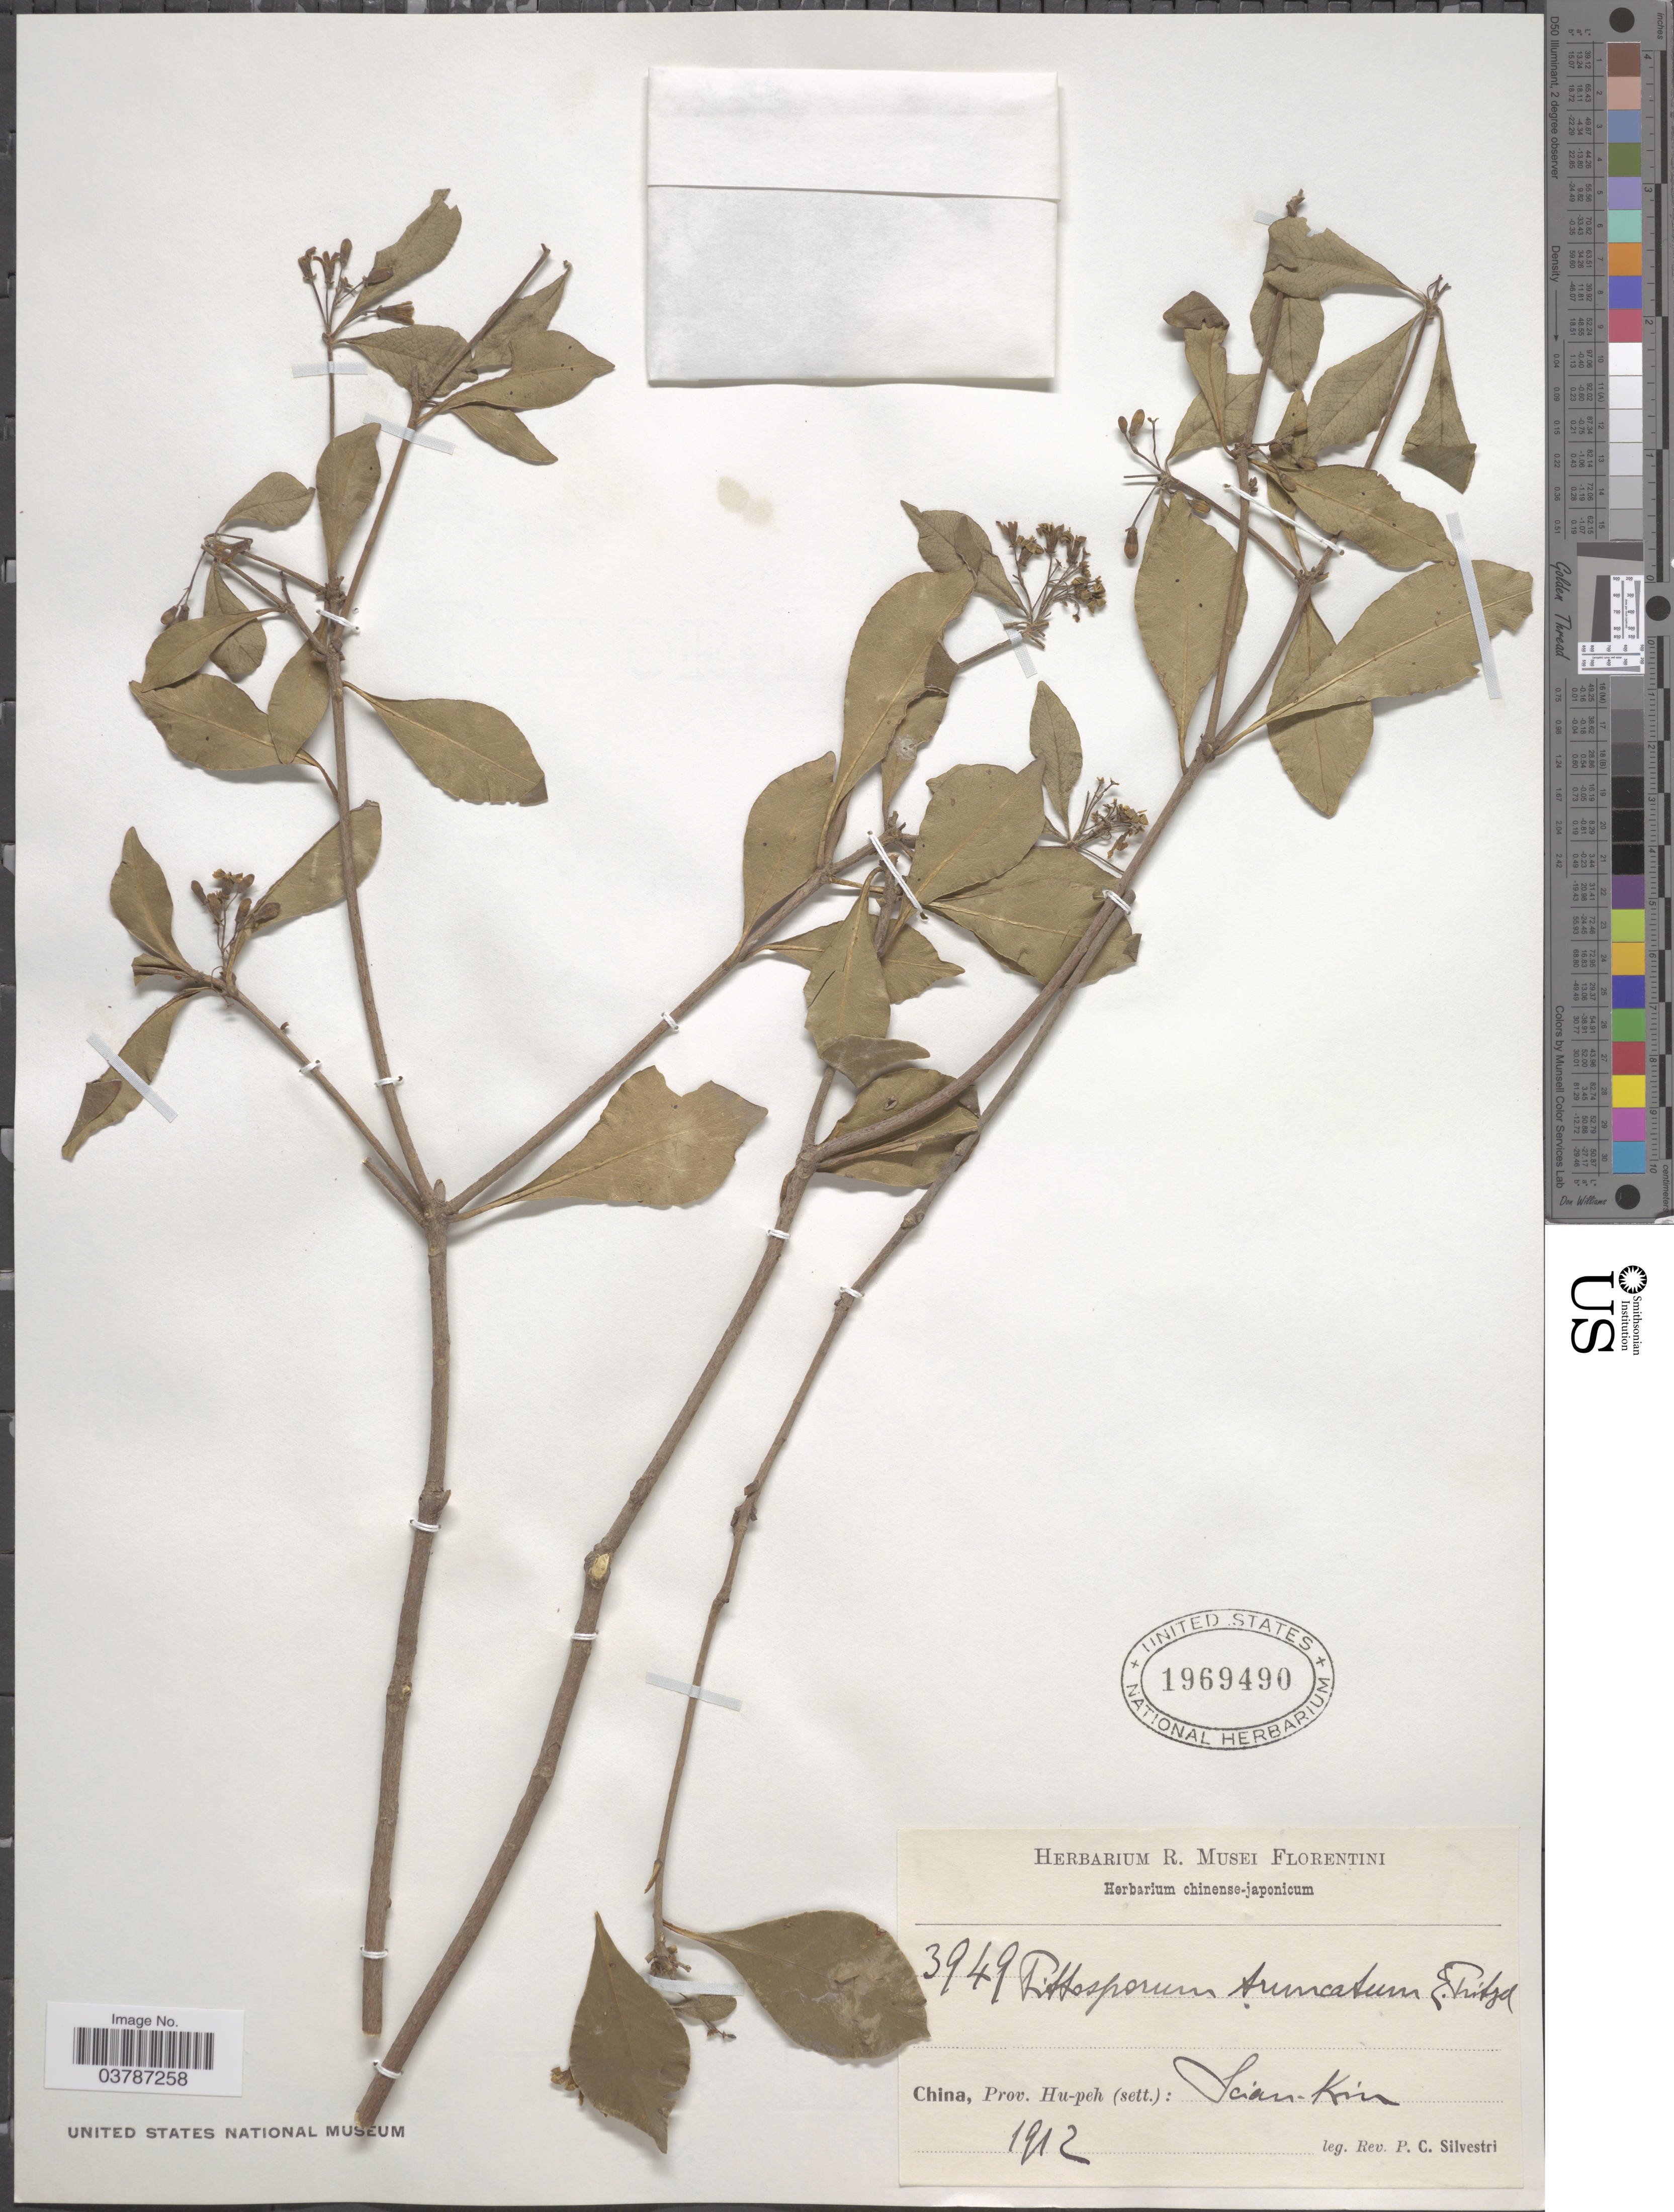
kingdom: Plantae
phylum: Tracheophyta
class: Magnoliopsida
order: Apiales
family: Pittosporaceae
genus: Pittosporum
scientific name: Pittosporum truncatum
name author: E. Pritz. ex Diels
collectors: P. Silvestri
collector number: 3949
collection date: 1912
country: China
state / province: Hubei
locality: Prov. Hu-peh (sett.): Scian*- Kin*.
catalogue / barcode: US 1969490